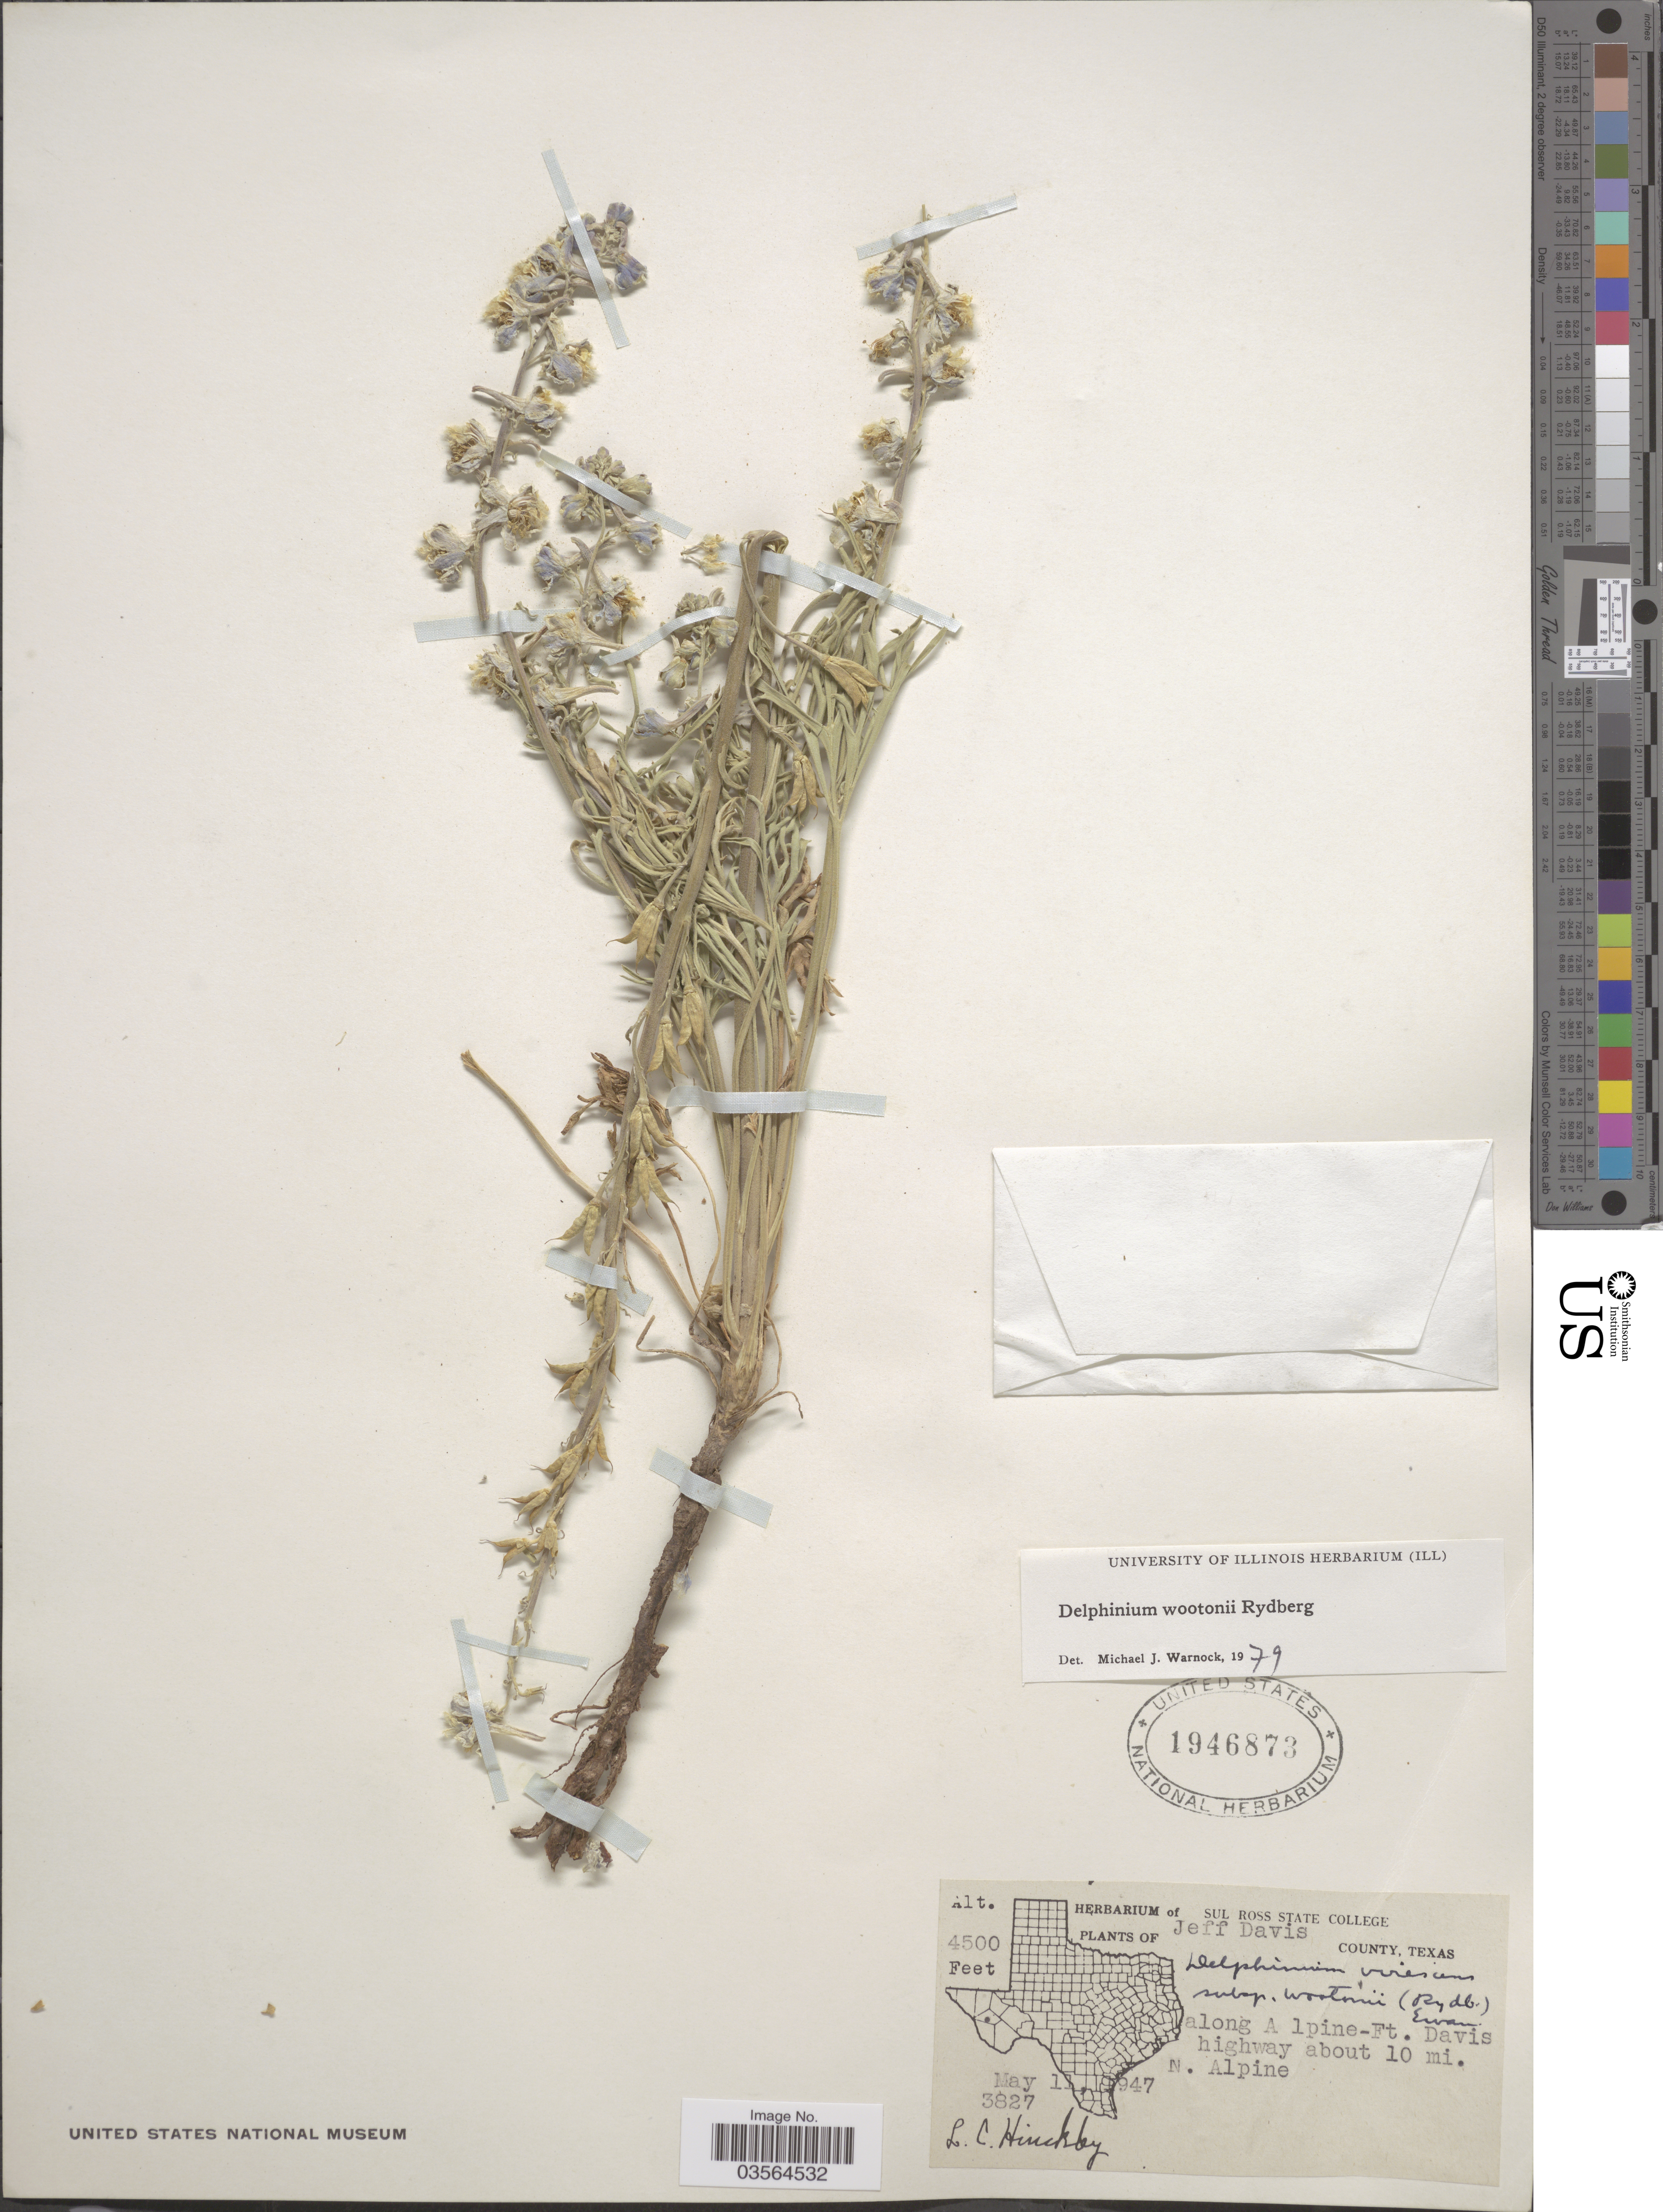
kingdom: Plantae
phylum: Tracheophyta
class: Magnoliopsida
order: Ranunculales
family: Ranunculaceae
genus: Delphinium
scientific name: Delphinium wootonii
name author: Rydb.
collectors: L. Hinckley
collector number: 3827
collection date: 1947-05-11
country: United States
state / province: Texas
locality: Jeff Davis County. Along Alpine-Ft. Davis highway about 10 mi. N. Alpine.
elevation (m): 1372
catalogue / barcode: US 1946873